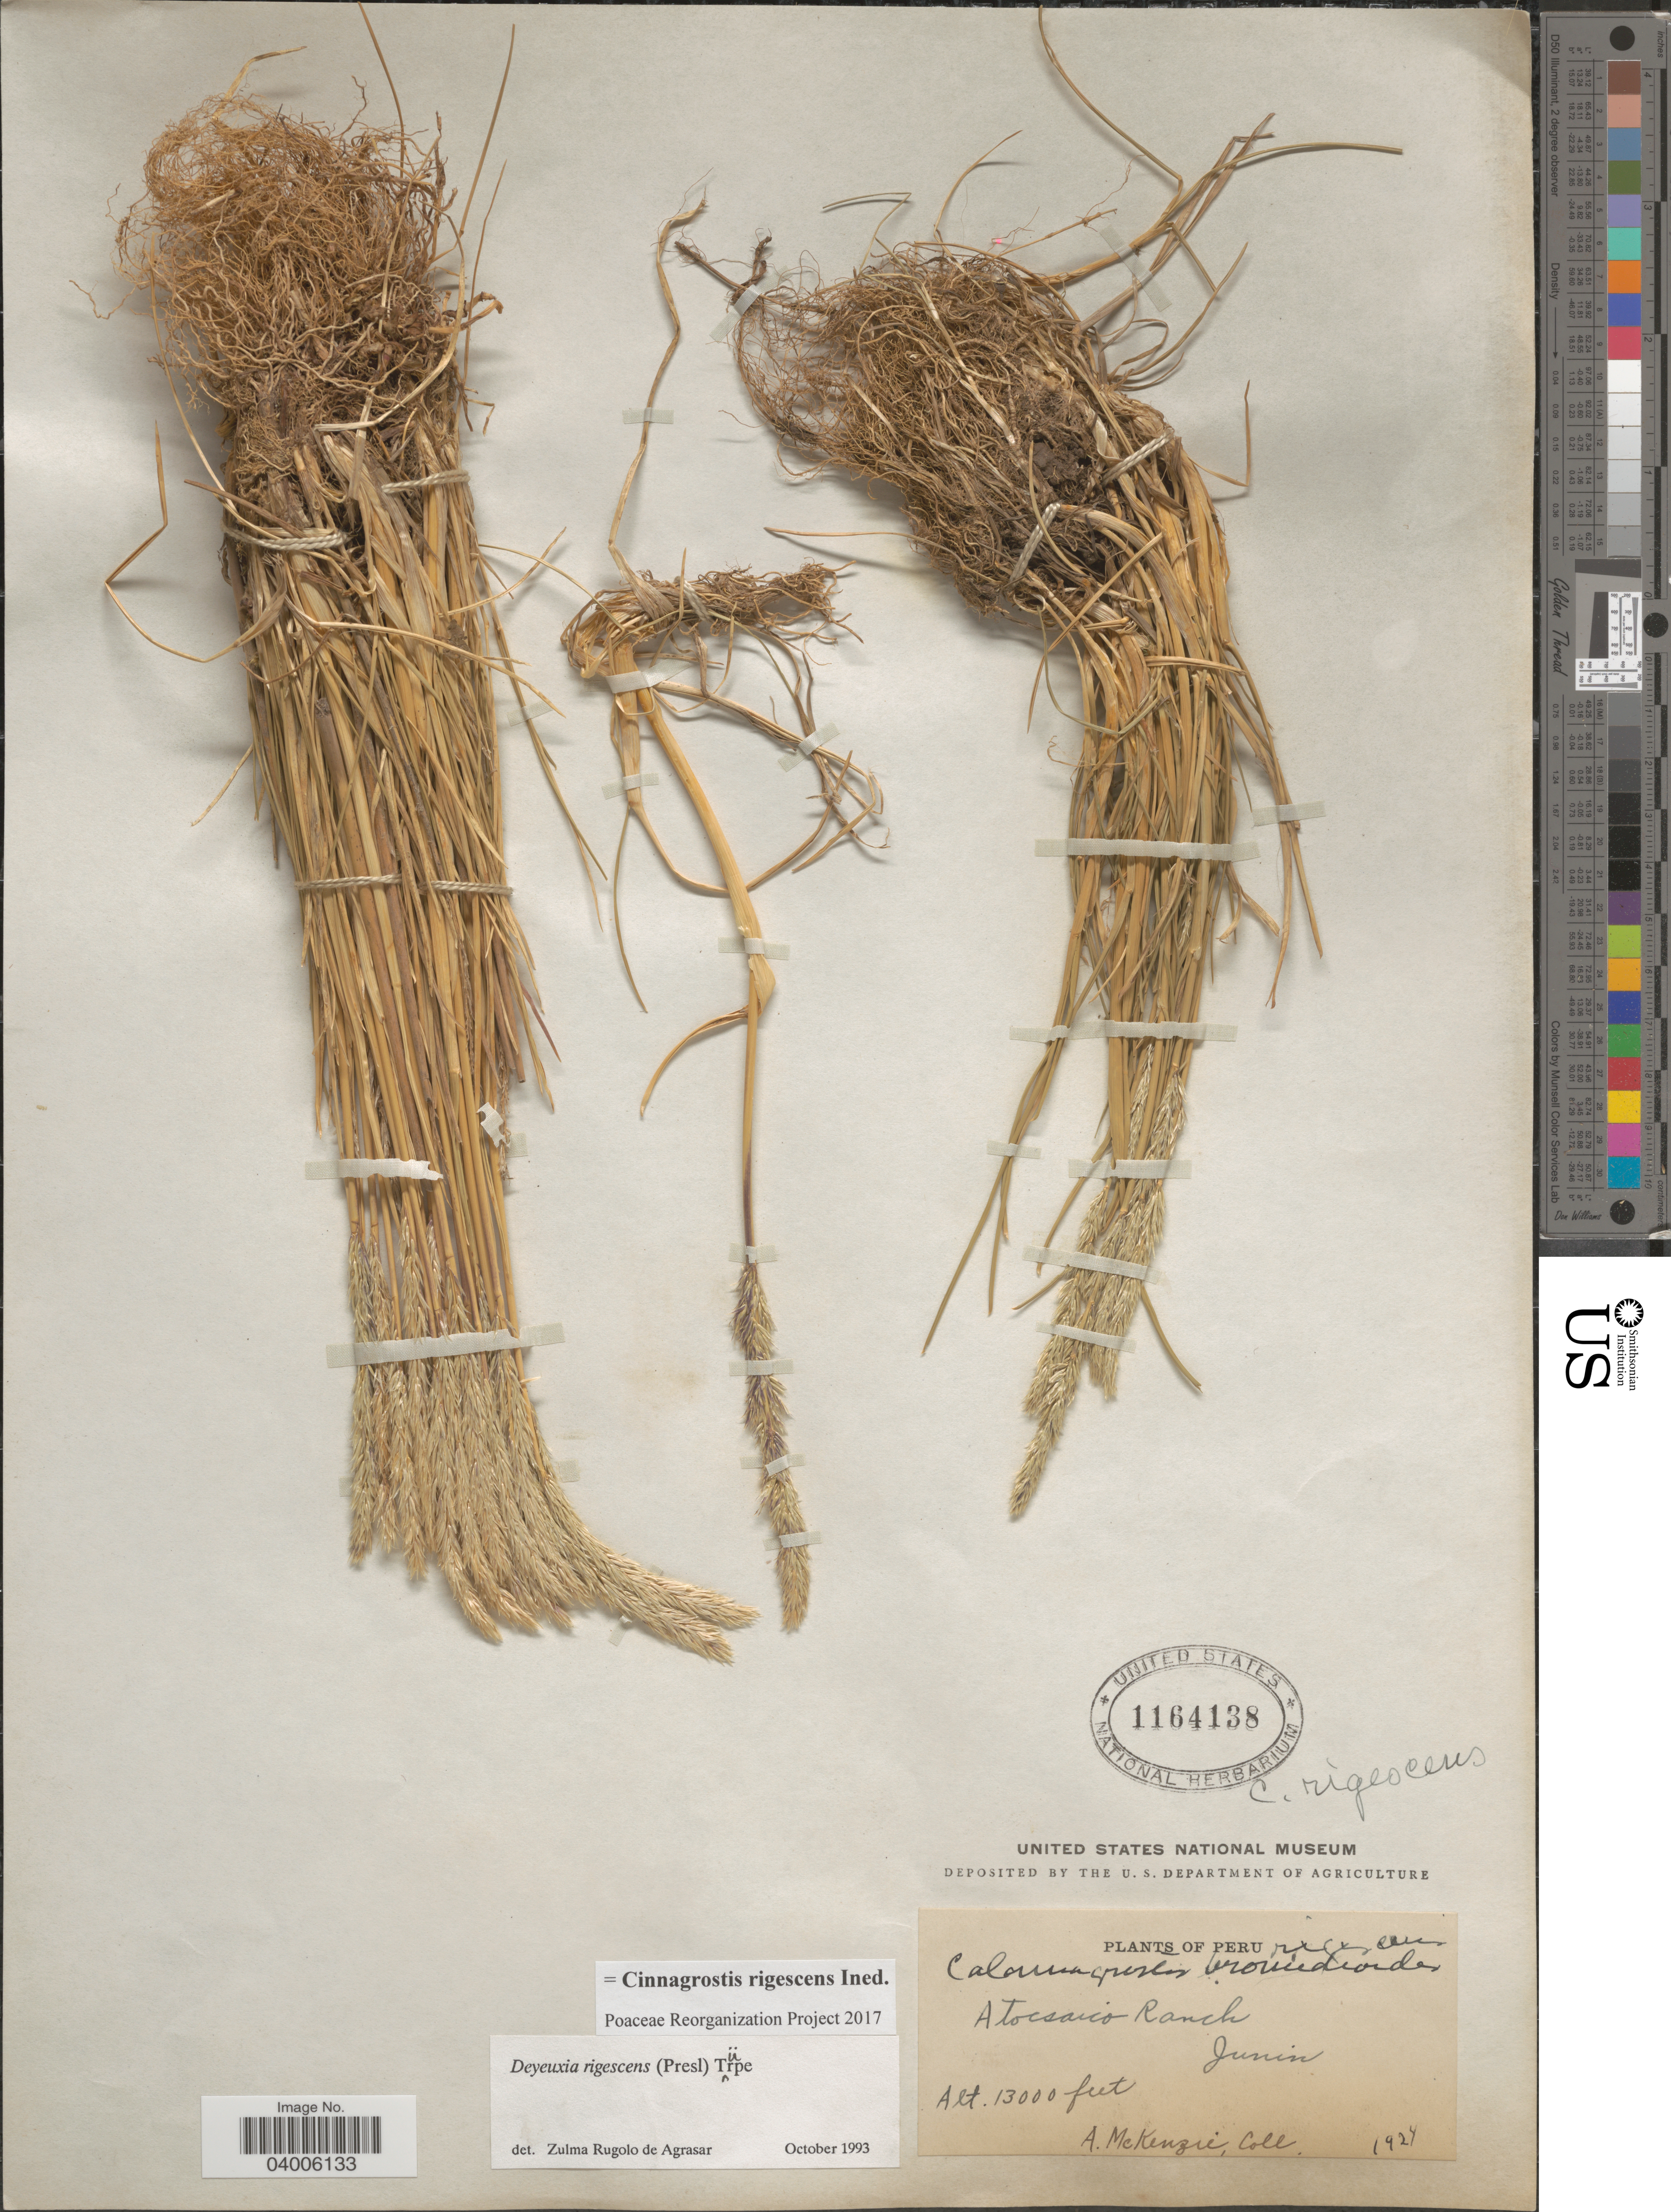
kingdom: Plantae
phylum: Tracheophyta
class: Liliopsida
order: Poales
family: Poaceae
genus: Cinnagrostis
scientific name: Cinnagrostis rigescens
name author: (J. Presl) P.M. Peterson et al.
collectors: A. Mckenzie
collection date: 1924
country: Peru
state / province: Junín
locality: Atocsaico Ranch.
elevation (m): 3962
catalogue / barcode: US 1164138